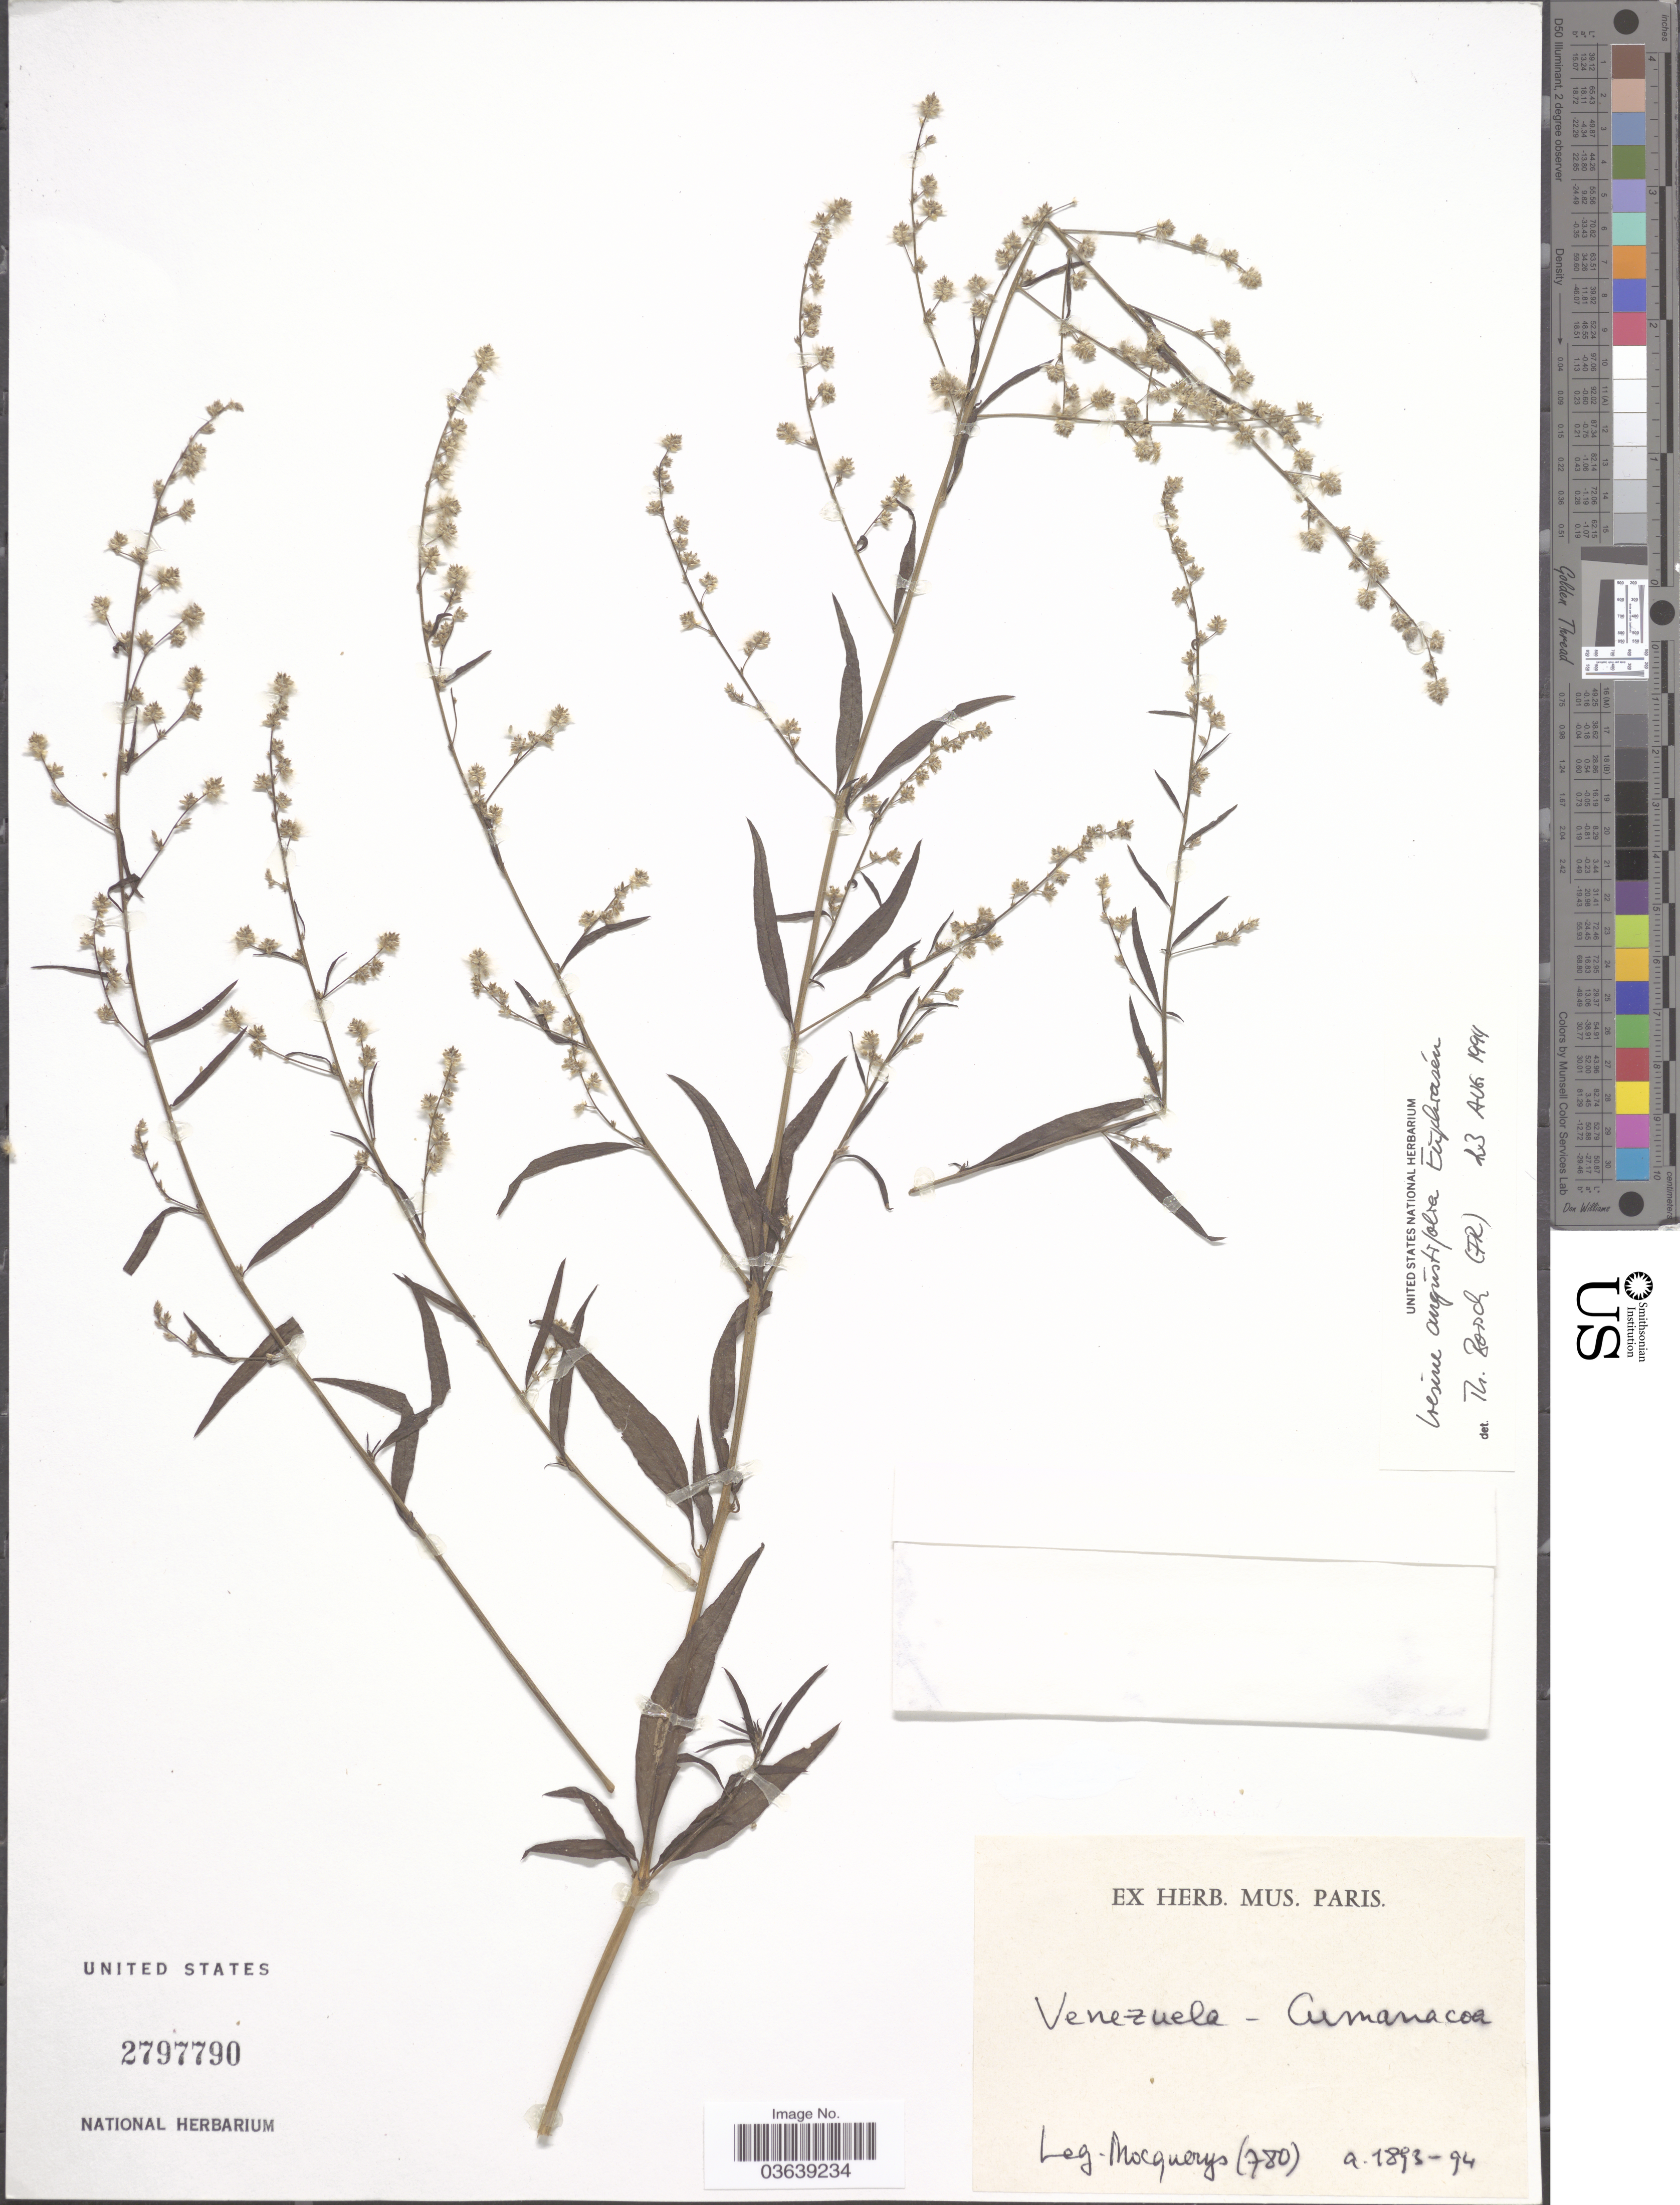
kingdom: Plantae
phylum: Tracheophyta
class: Magnoliopsida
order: Caryophyllales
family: Amaranthaceae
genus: Iresine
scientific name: Iresine angustifolia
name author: Euphrasén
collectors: A. Mocquerys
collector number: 780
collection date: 1893/1894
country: Venezuela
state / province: Sucre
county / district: Montes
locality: Cumanacoa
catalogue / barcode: US 2797790